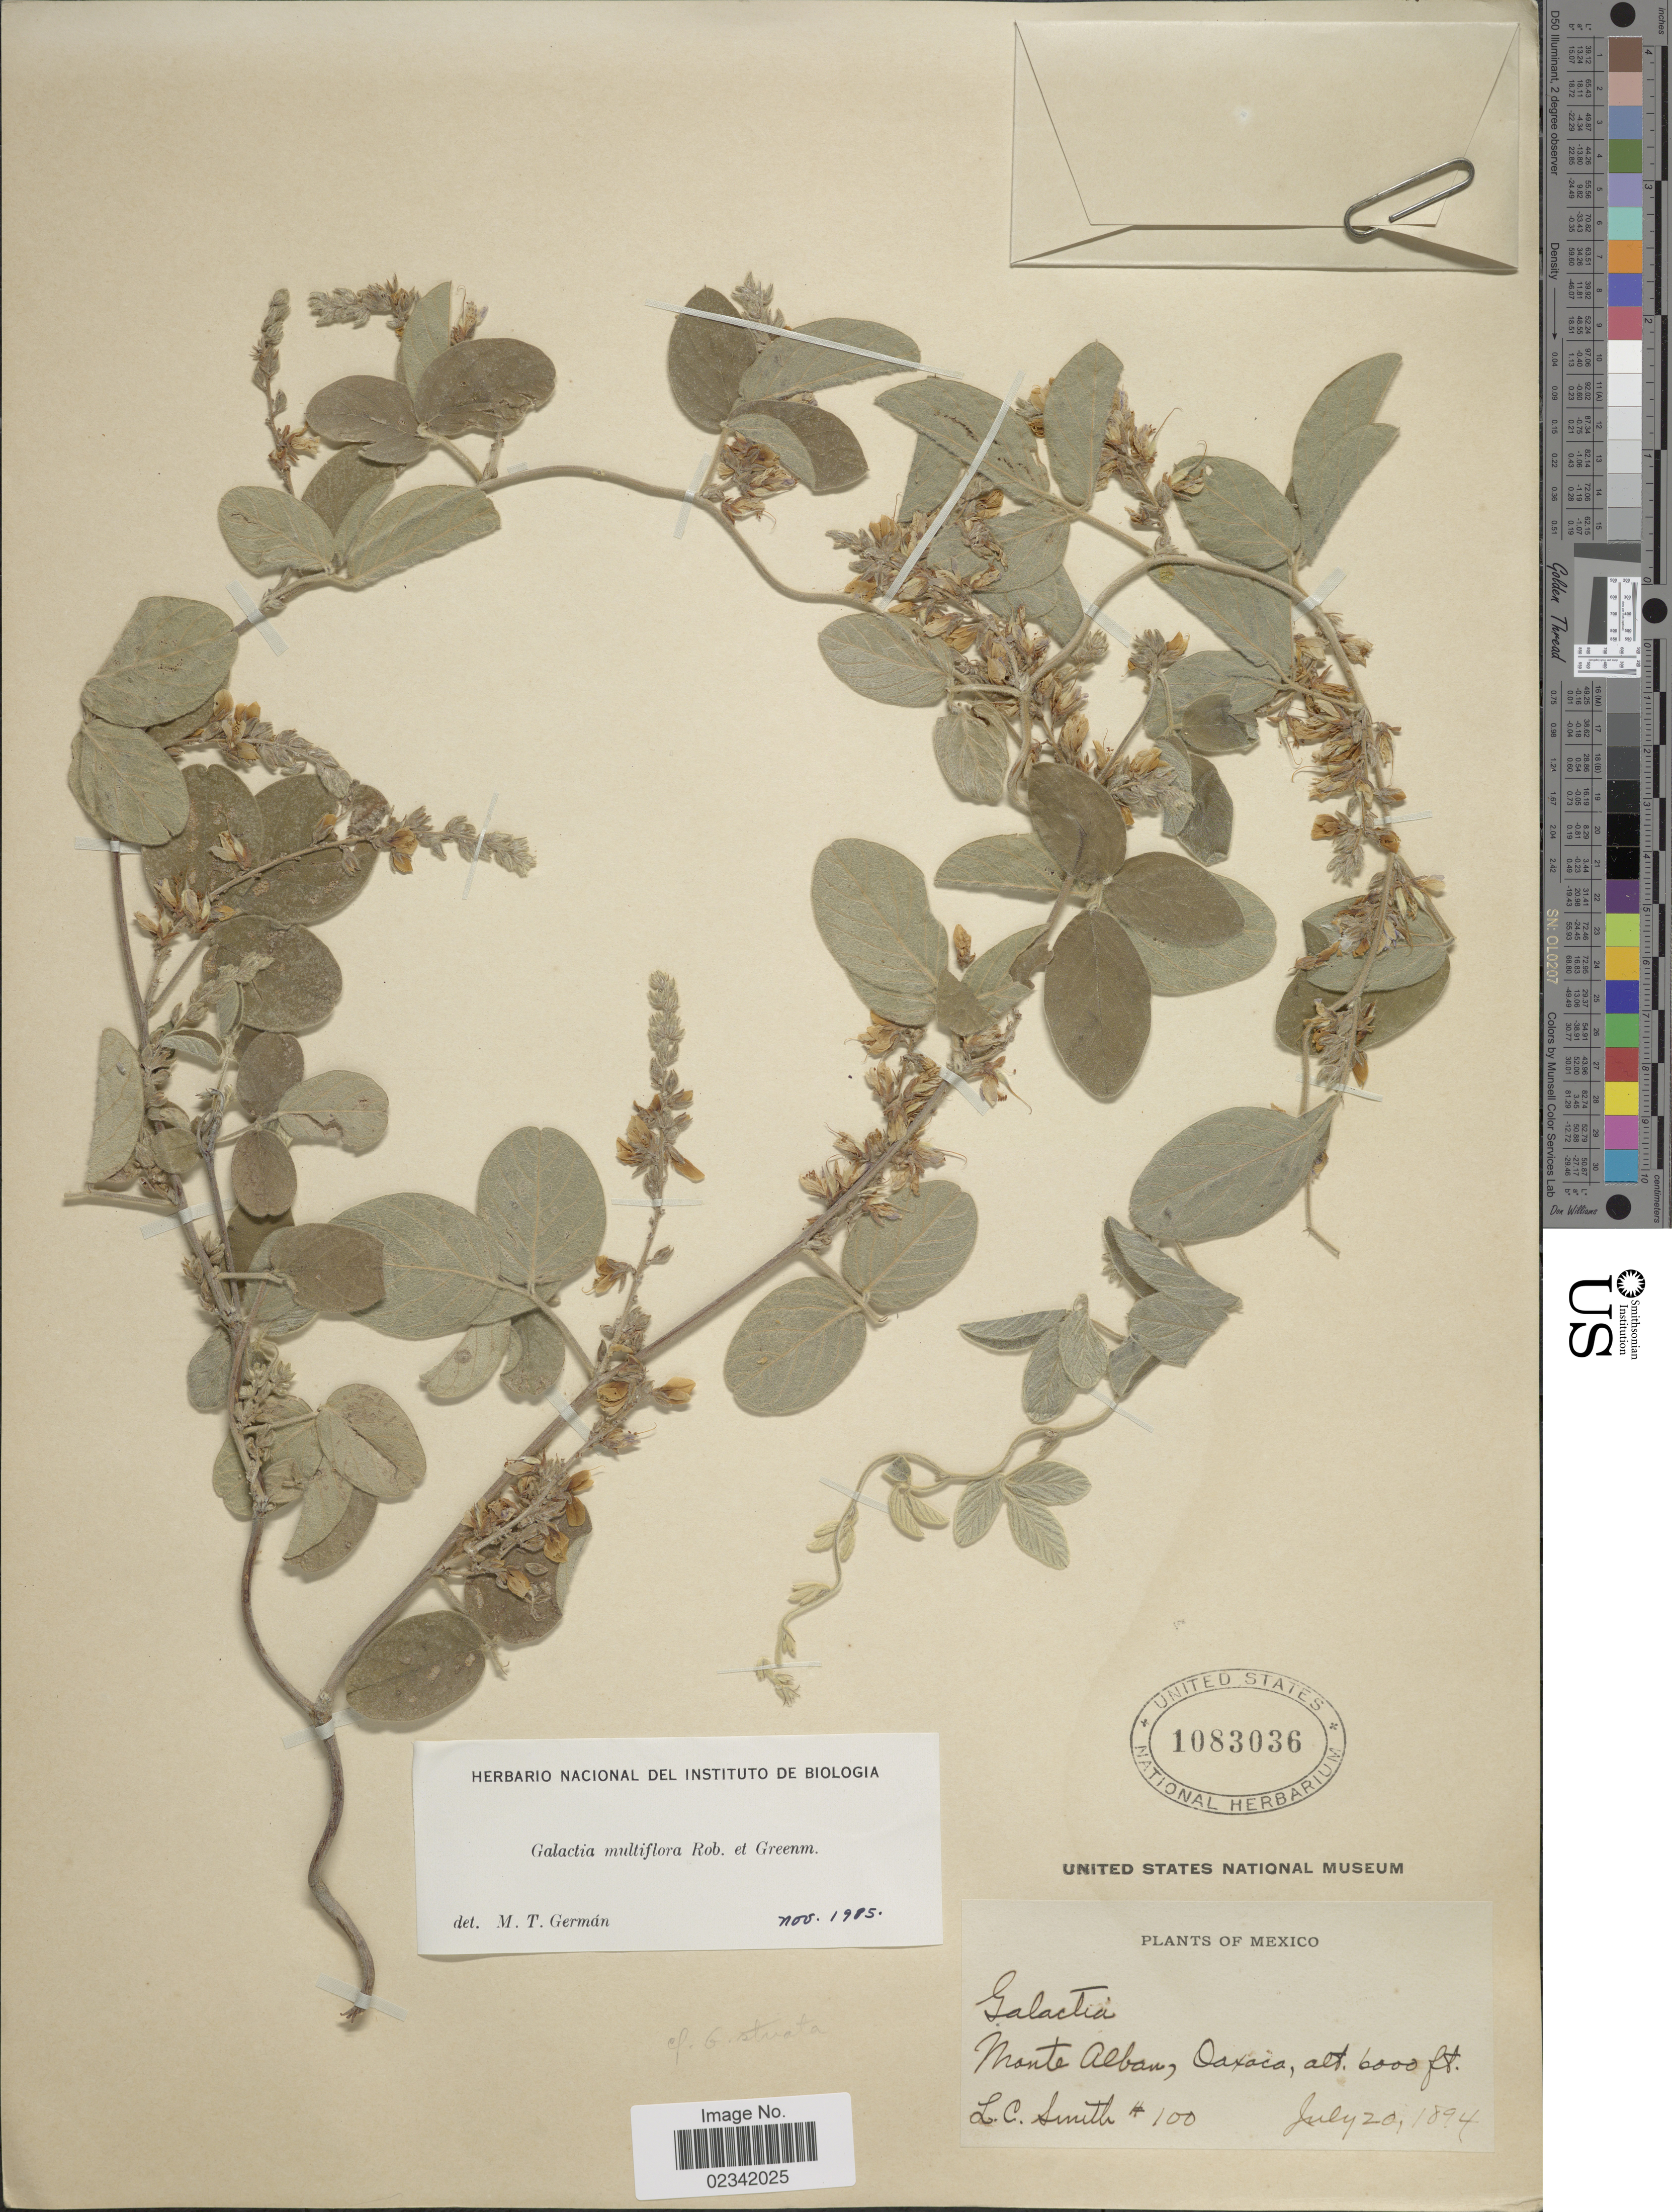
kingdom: Plantae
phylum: Tracheophyta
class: Magnoliopsida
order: Fabales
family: Fabaceae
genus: Galactia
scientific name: Galactia multiflora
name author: B.L. Rob.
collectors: L. C. Smith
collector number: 100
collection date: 1894-07-20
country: Mexico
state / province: Oaxaca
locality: Monte Alban, Oaxaca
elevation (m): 1829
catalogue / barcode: US 1083036